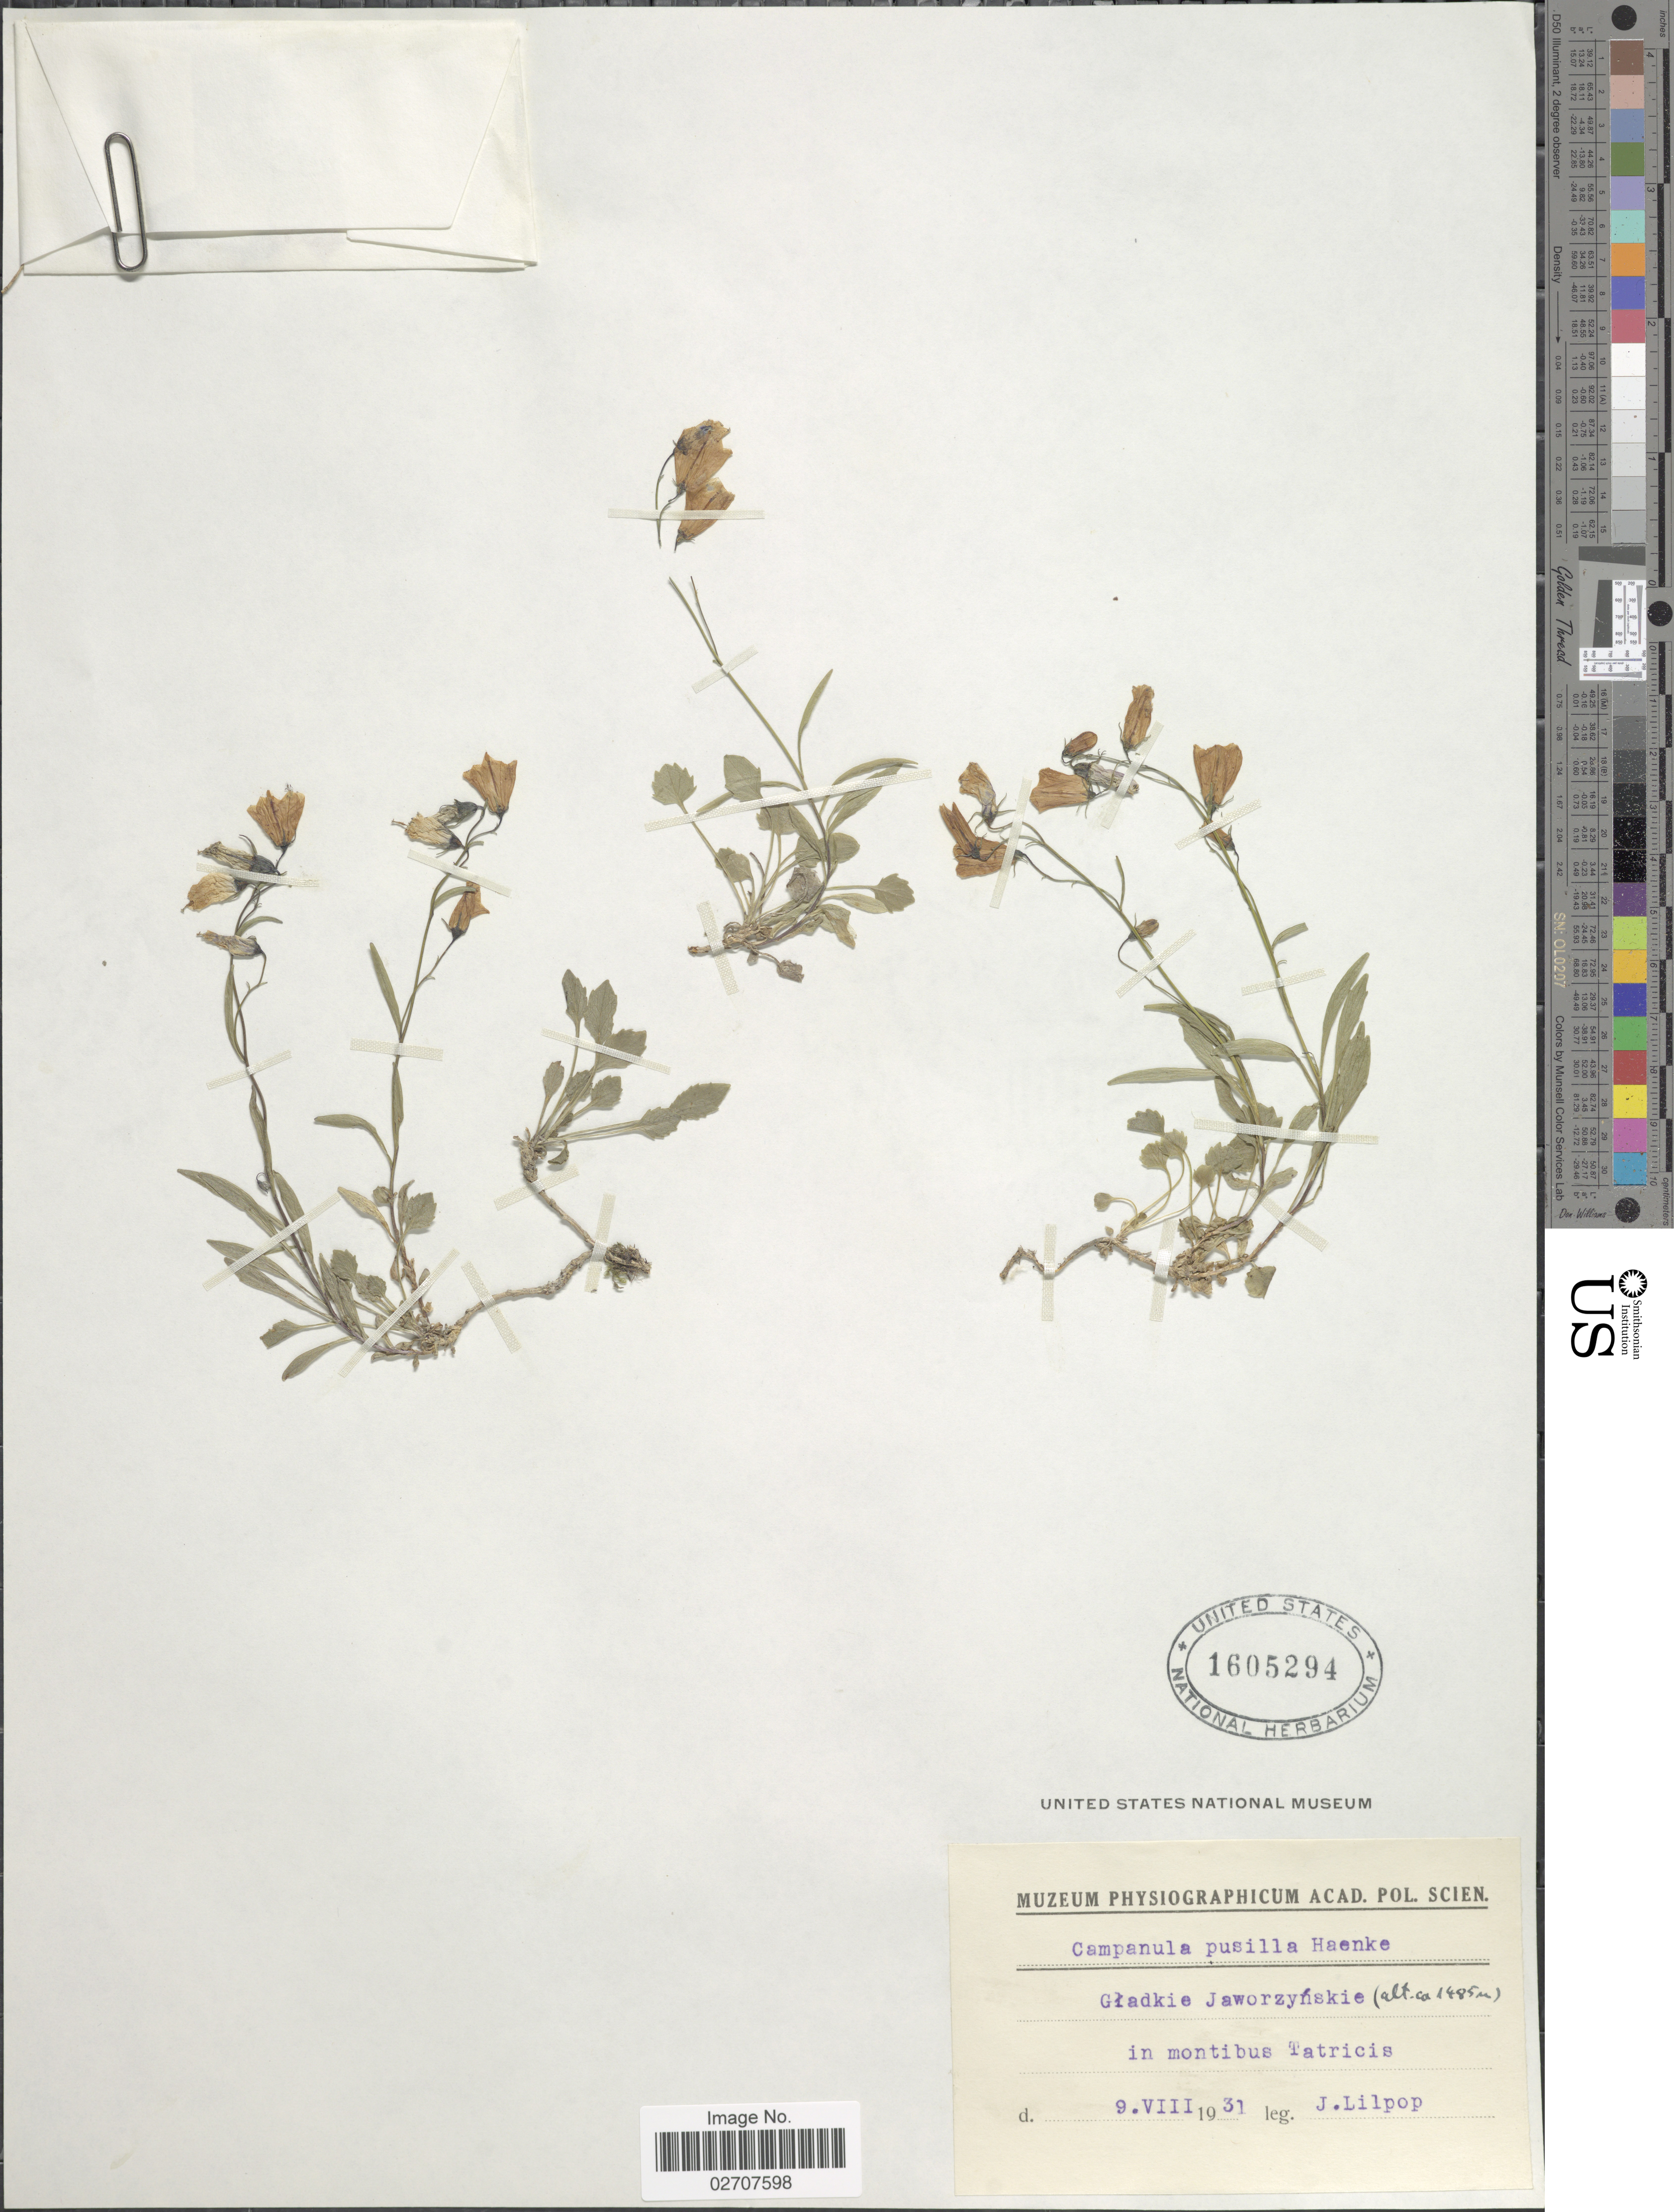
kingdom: Plantae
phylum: Tracheophyta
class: Magnoliopsida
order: Asterales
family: Campanulaceae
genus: Campanula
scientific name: Campanula cochleariifolia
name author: Lam.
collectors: J. Lilpop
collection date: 1931-08-09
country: Poland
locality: Gladkie Jaworzynskie in montibus Tatricis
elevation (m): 1485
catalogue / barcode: US 1605294